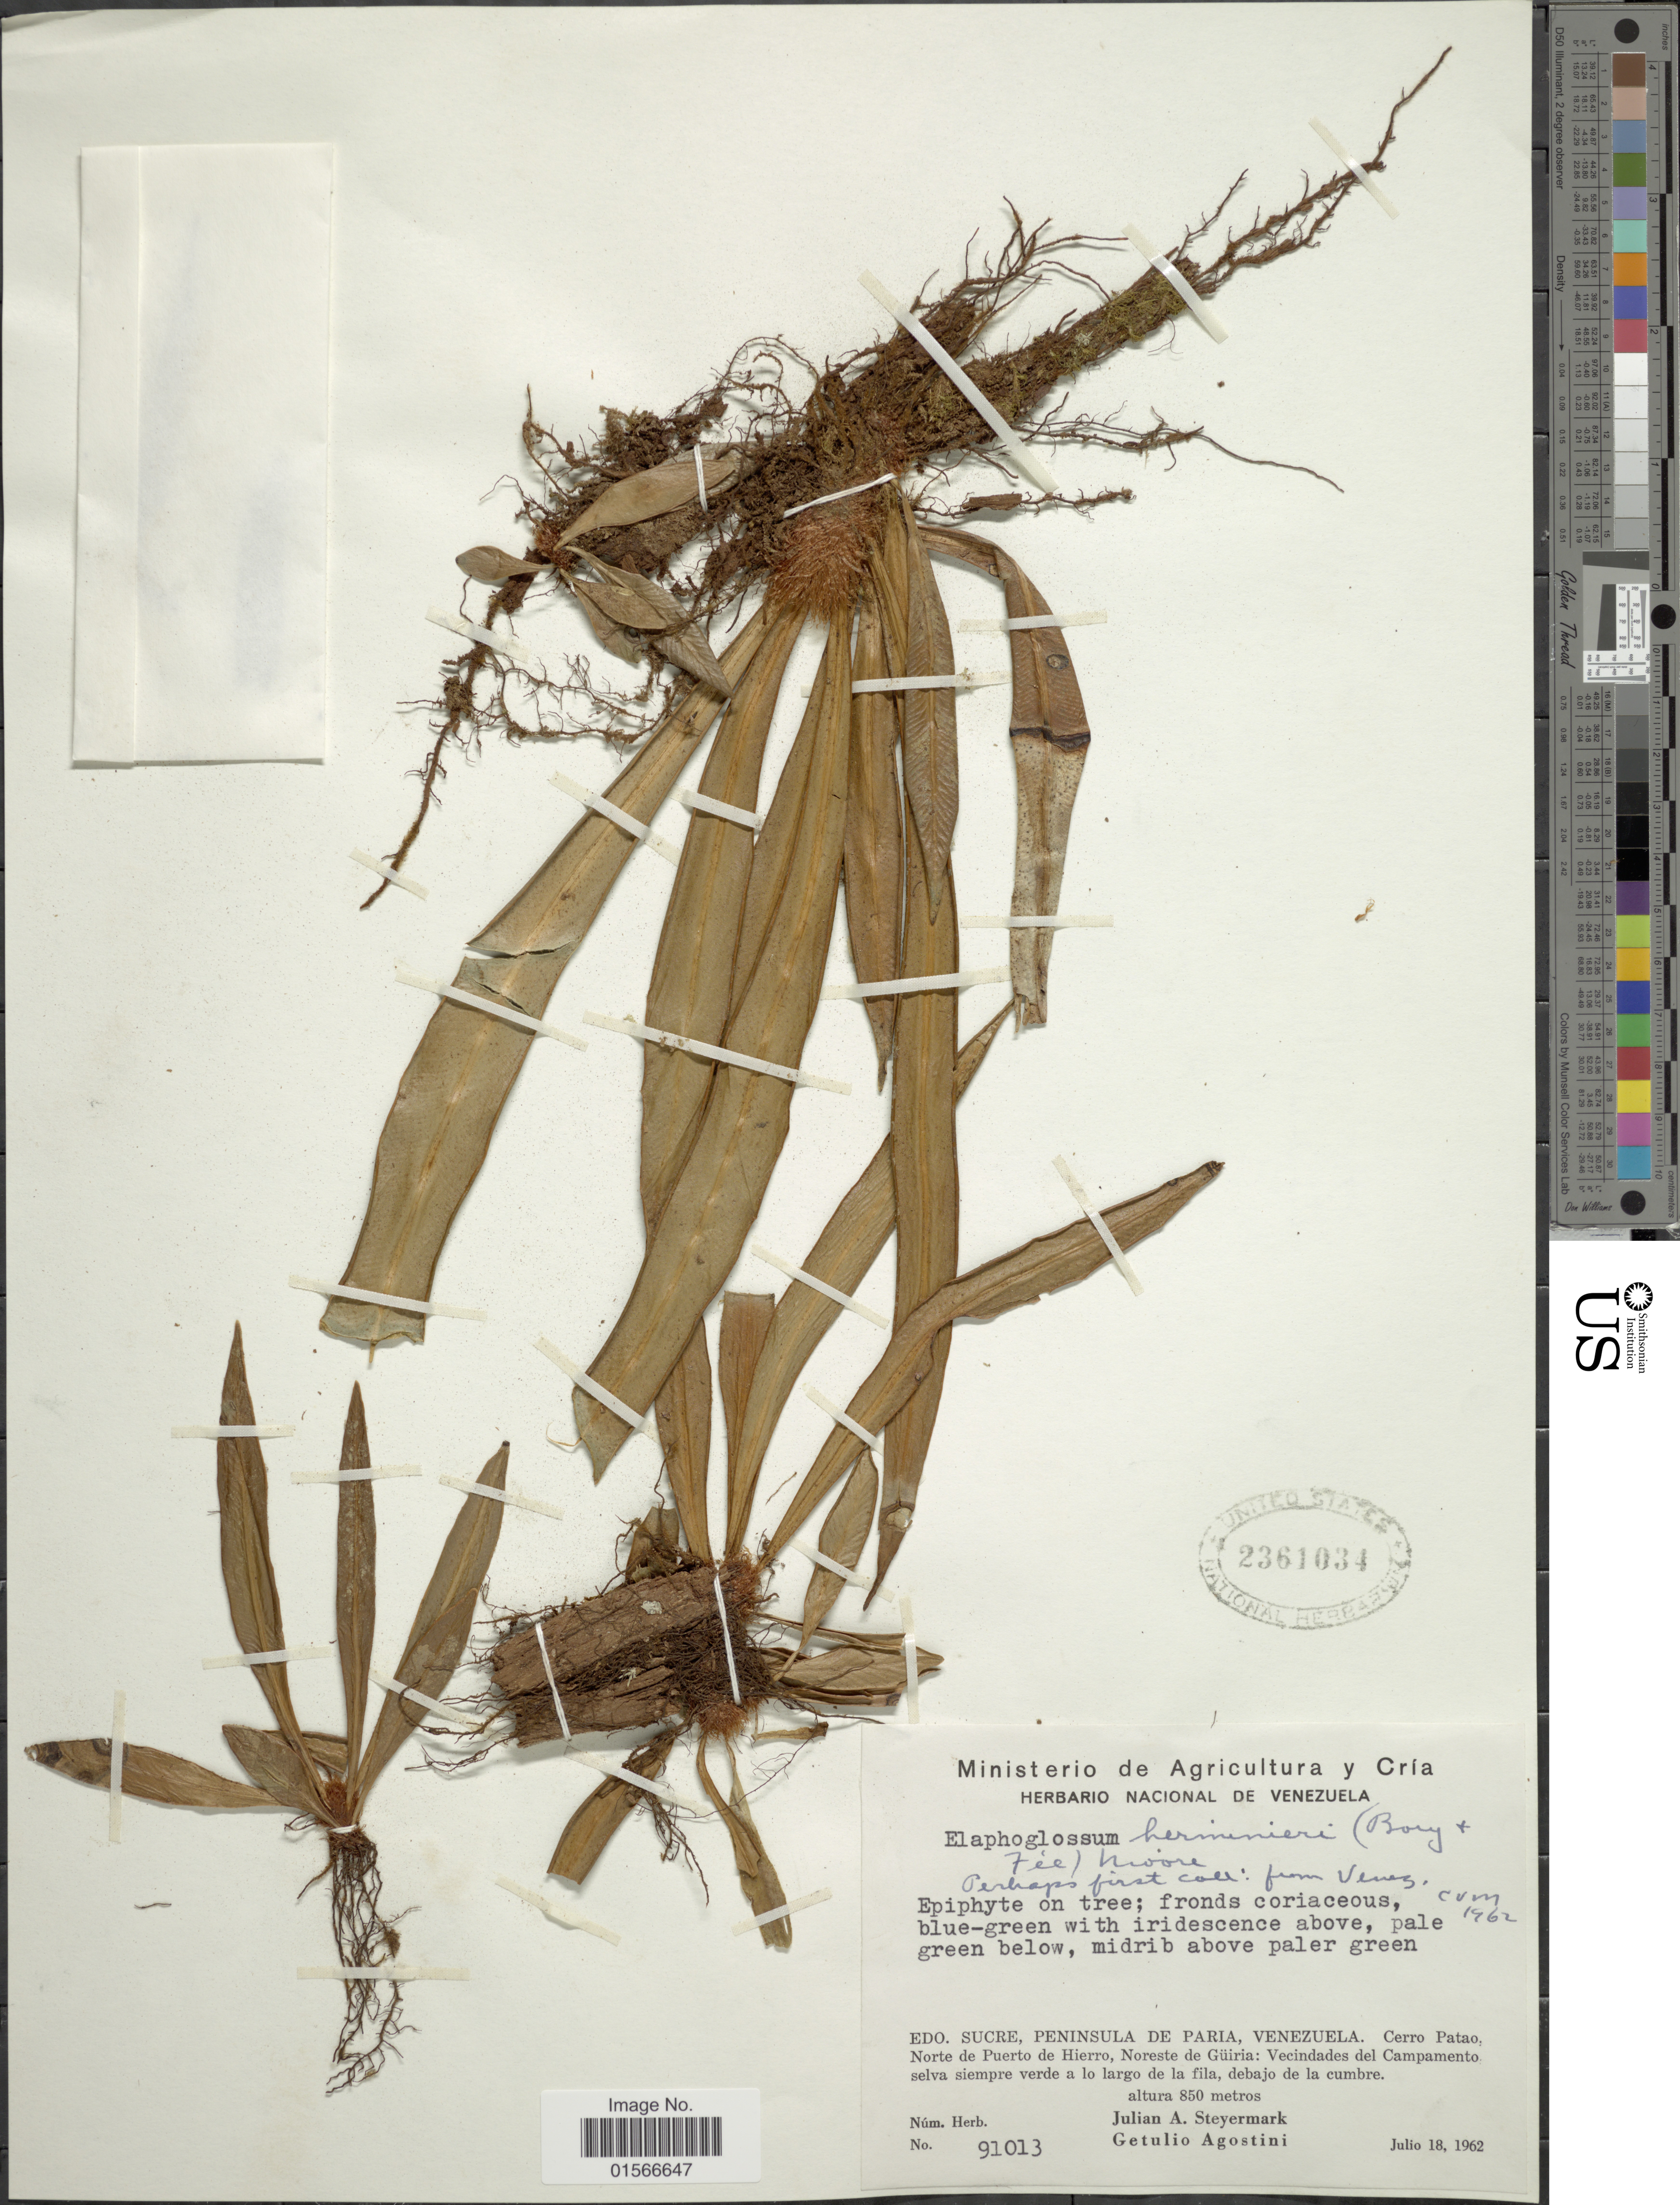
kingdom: Plantae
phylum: Tracheophyta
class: Polypodiopsida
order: Polypodiales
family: Dryopteridaceae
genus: Elaphoglossum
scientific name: Elaphoglossum herminieri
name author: (Bory & Fée) T. Moore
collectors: J. Steyermark & G. Agostini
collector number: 91013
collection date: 1962-07-18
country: Colombia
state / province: Sucre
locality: Peninsula de Paria, Cerro Patao, Norte de Puerto de Hierro, Noreste de Güiria: Vecindades del Campamento selva siempre verde a lo largo de la fila, debajo de la cumbre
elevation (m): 850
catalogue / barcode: US 2361034